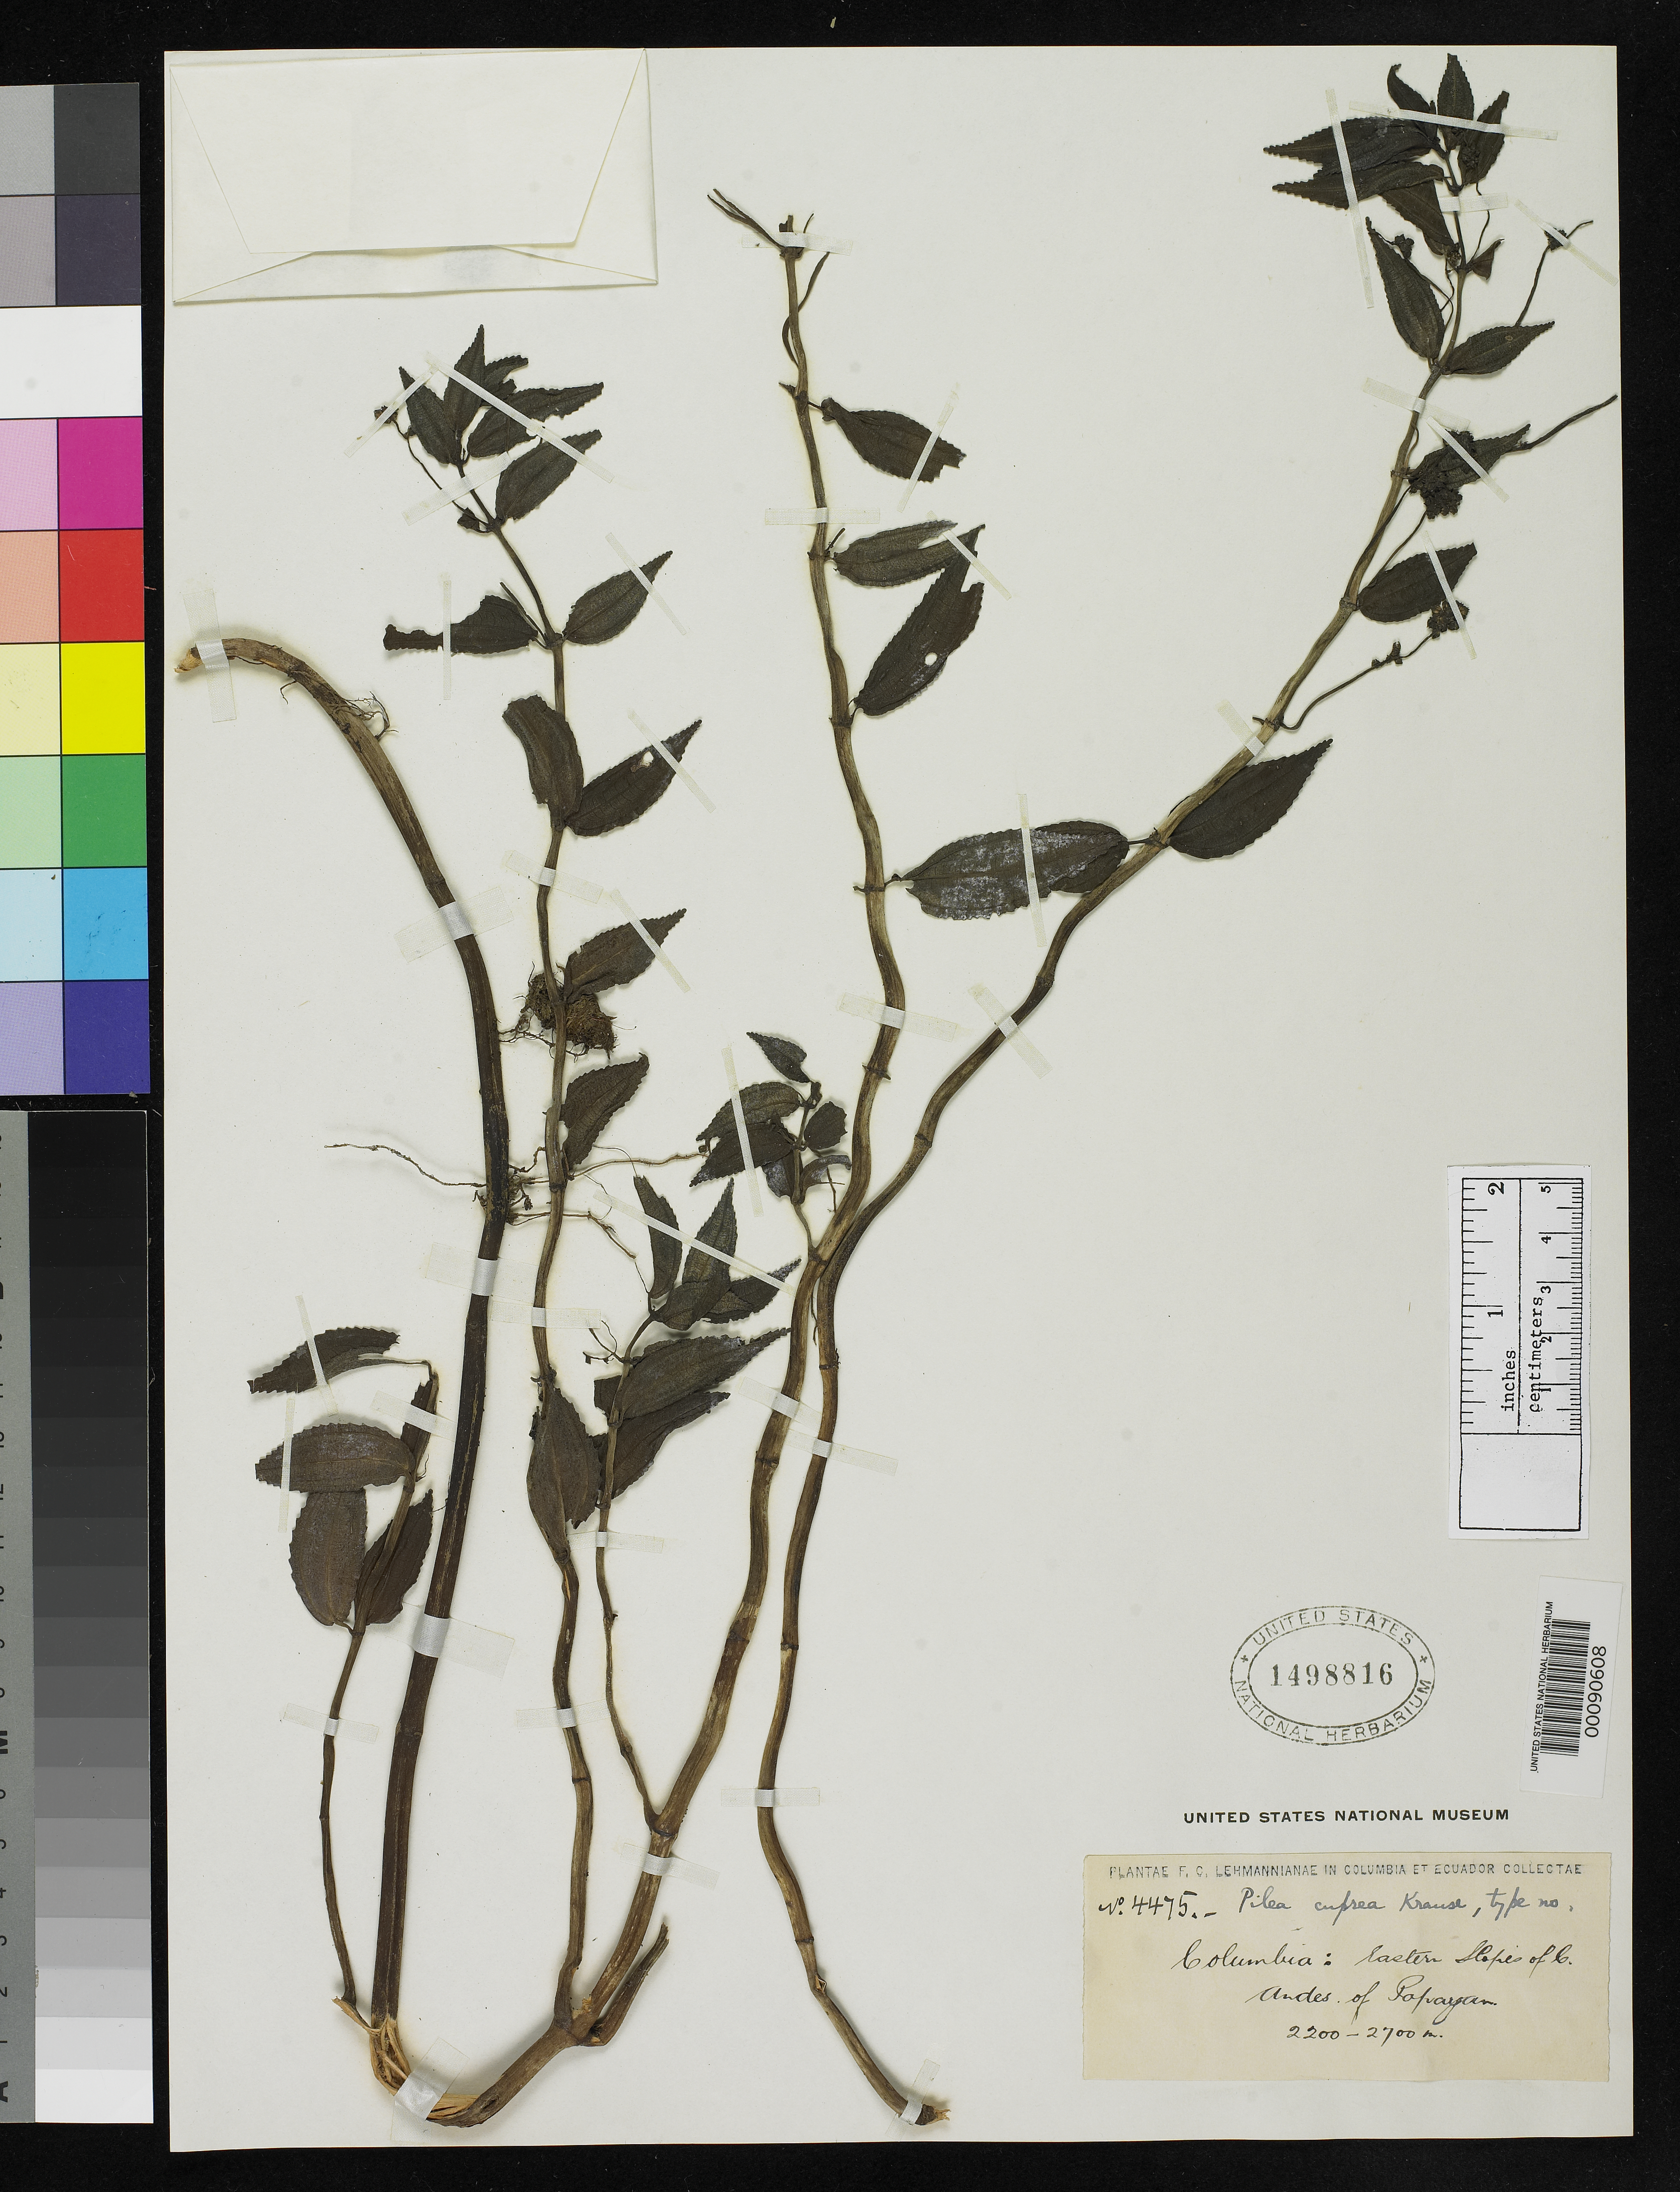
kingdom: Plantae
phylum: Tracheophyta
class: Magnoliopsida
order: Rosales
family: Urticaceae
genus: Pilea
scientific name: Pilea cuprea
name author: K. Krause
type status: Isotype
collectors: F. C. Lehmann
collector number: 4475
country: Colombia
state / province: Cauca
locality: Slopes of Andes of Popayan.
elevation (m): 2200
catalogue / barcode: US 1498816